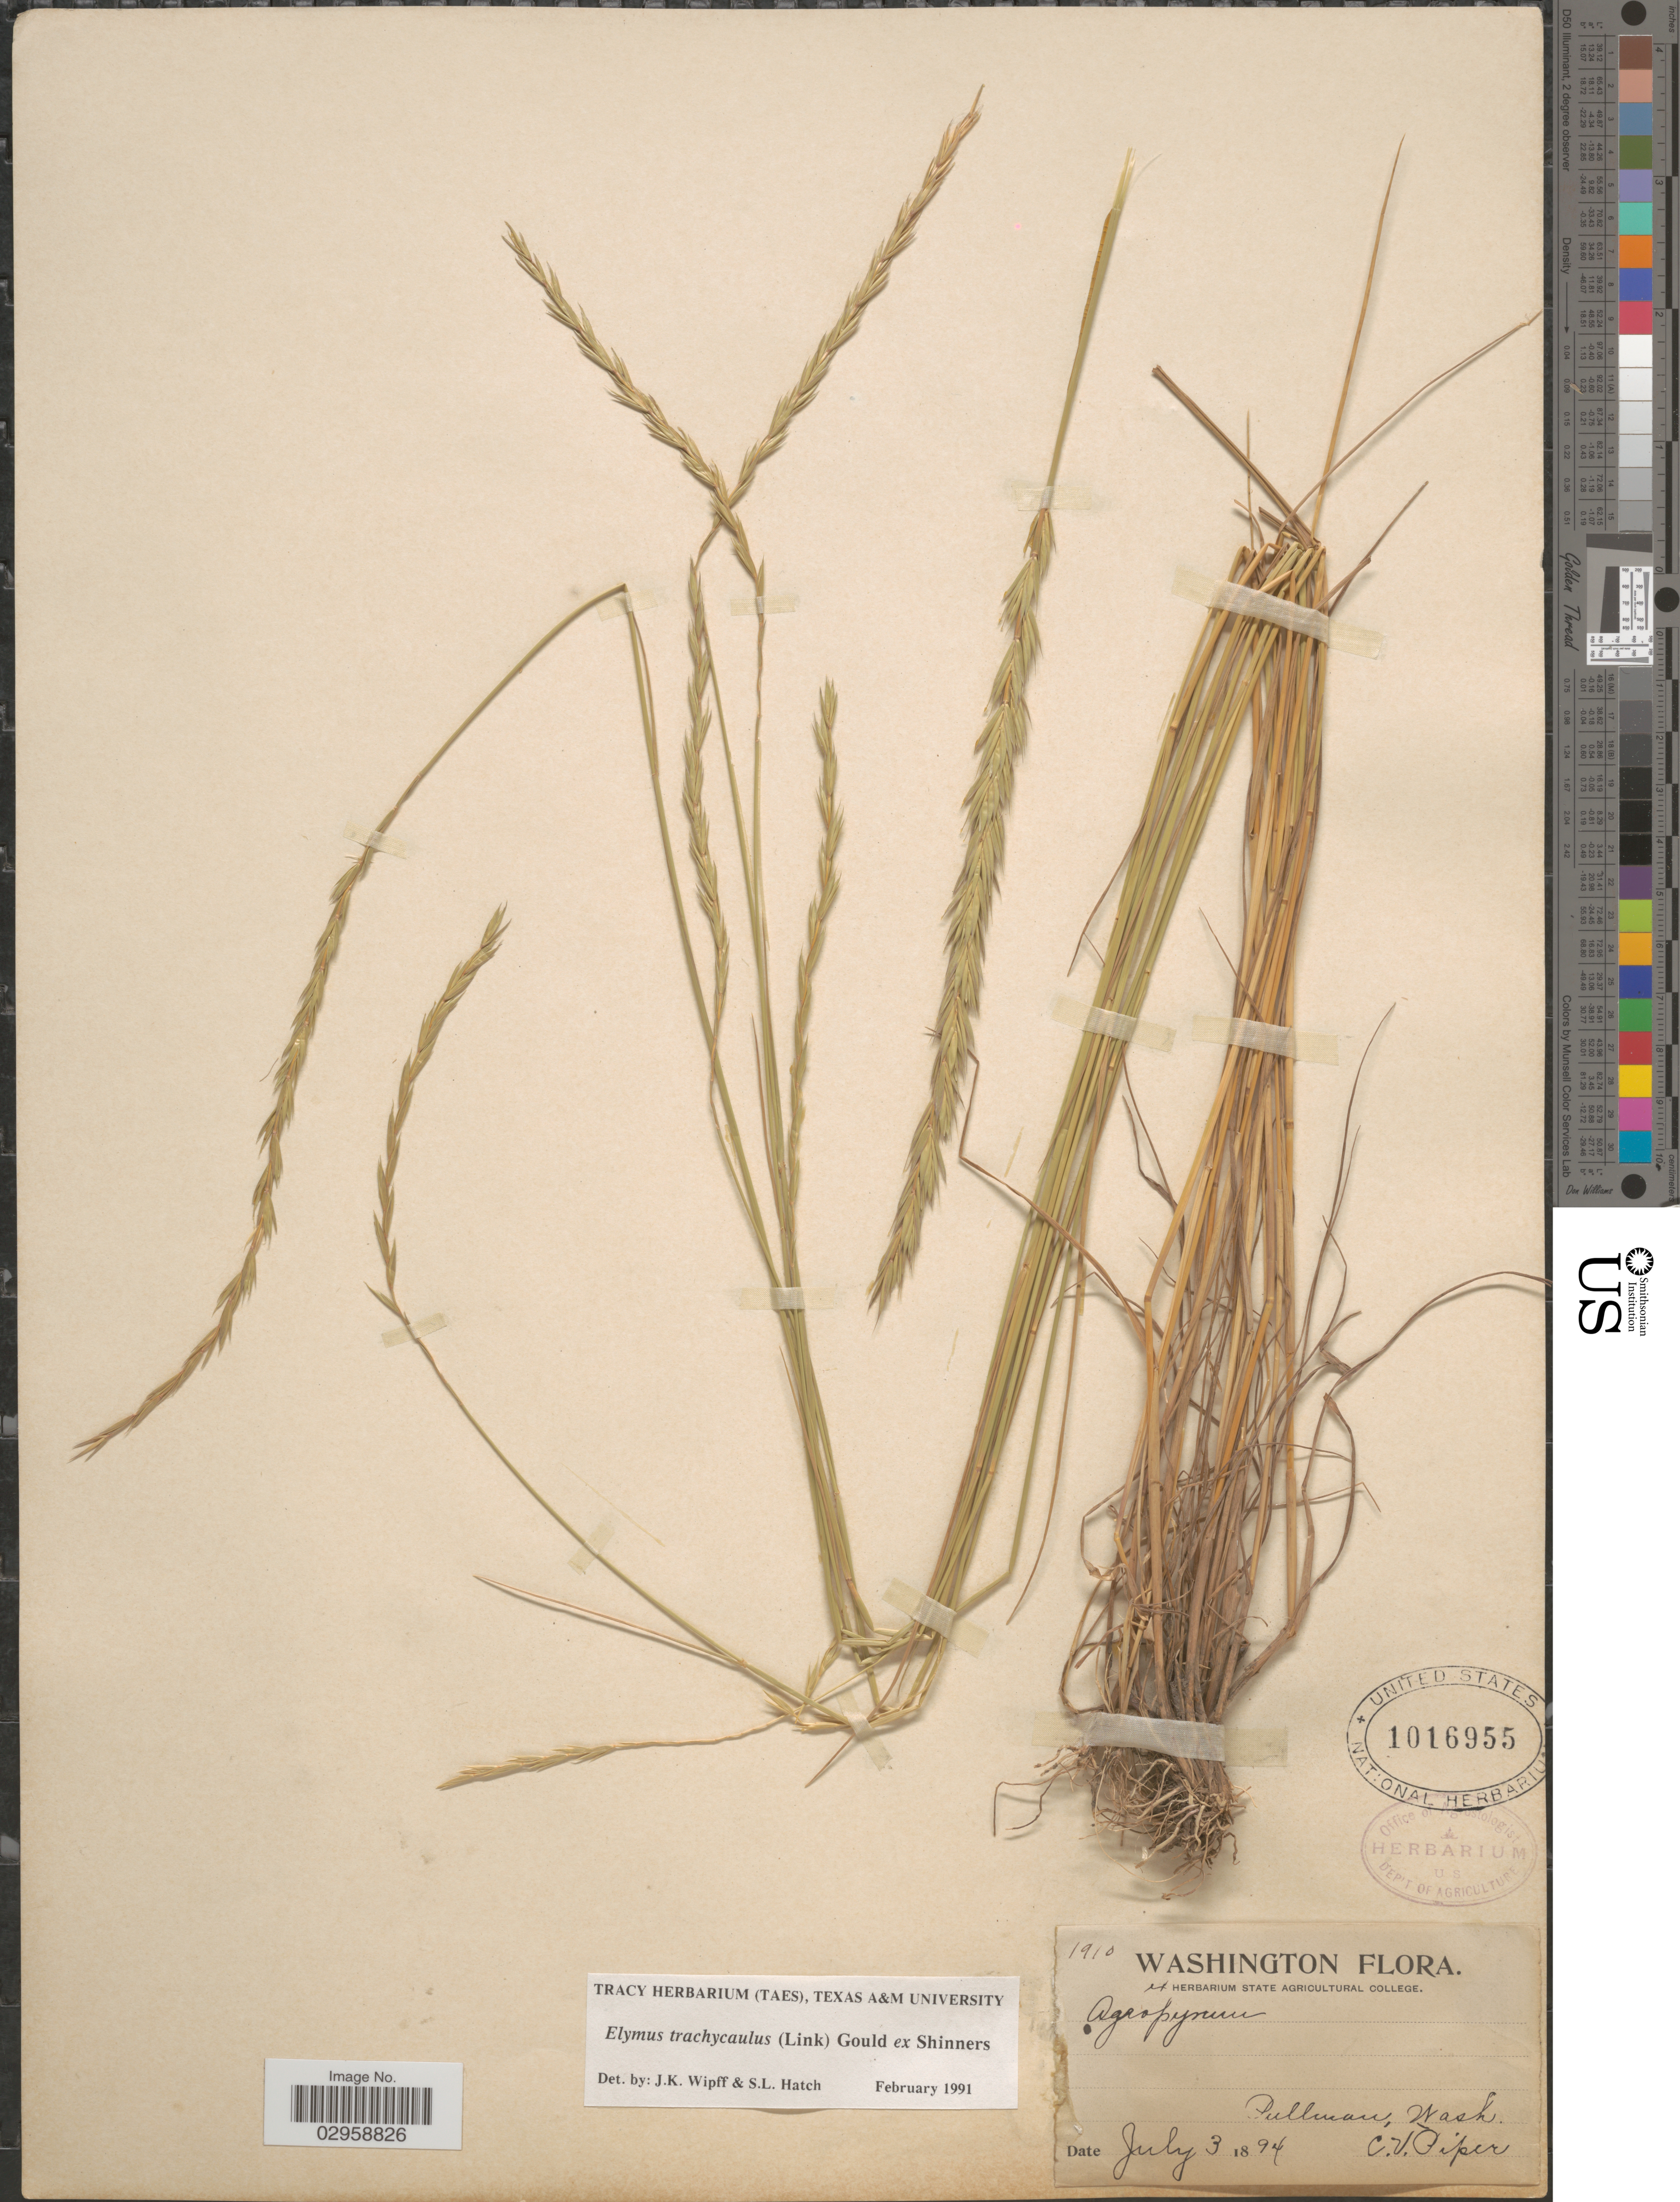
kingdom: Plantae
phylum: Tracheophyta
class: Liliopsida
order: Poales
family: Poaceae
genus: Elymus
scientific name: Elymus trachycaulus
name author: (Link) Gould ex Shinners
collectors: C. V. Piper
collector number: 1910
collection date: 1894-07-03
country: United States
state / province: Washington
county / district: Whitman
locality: Pullman.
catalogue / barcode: US 1016955